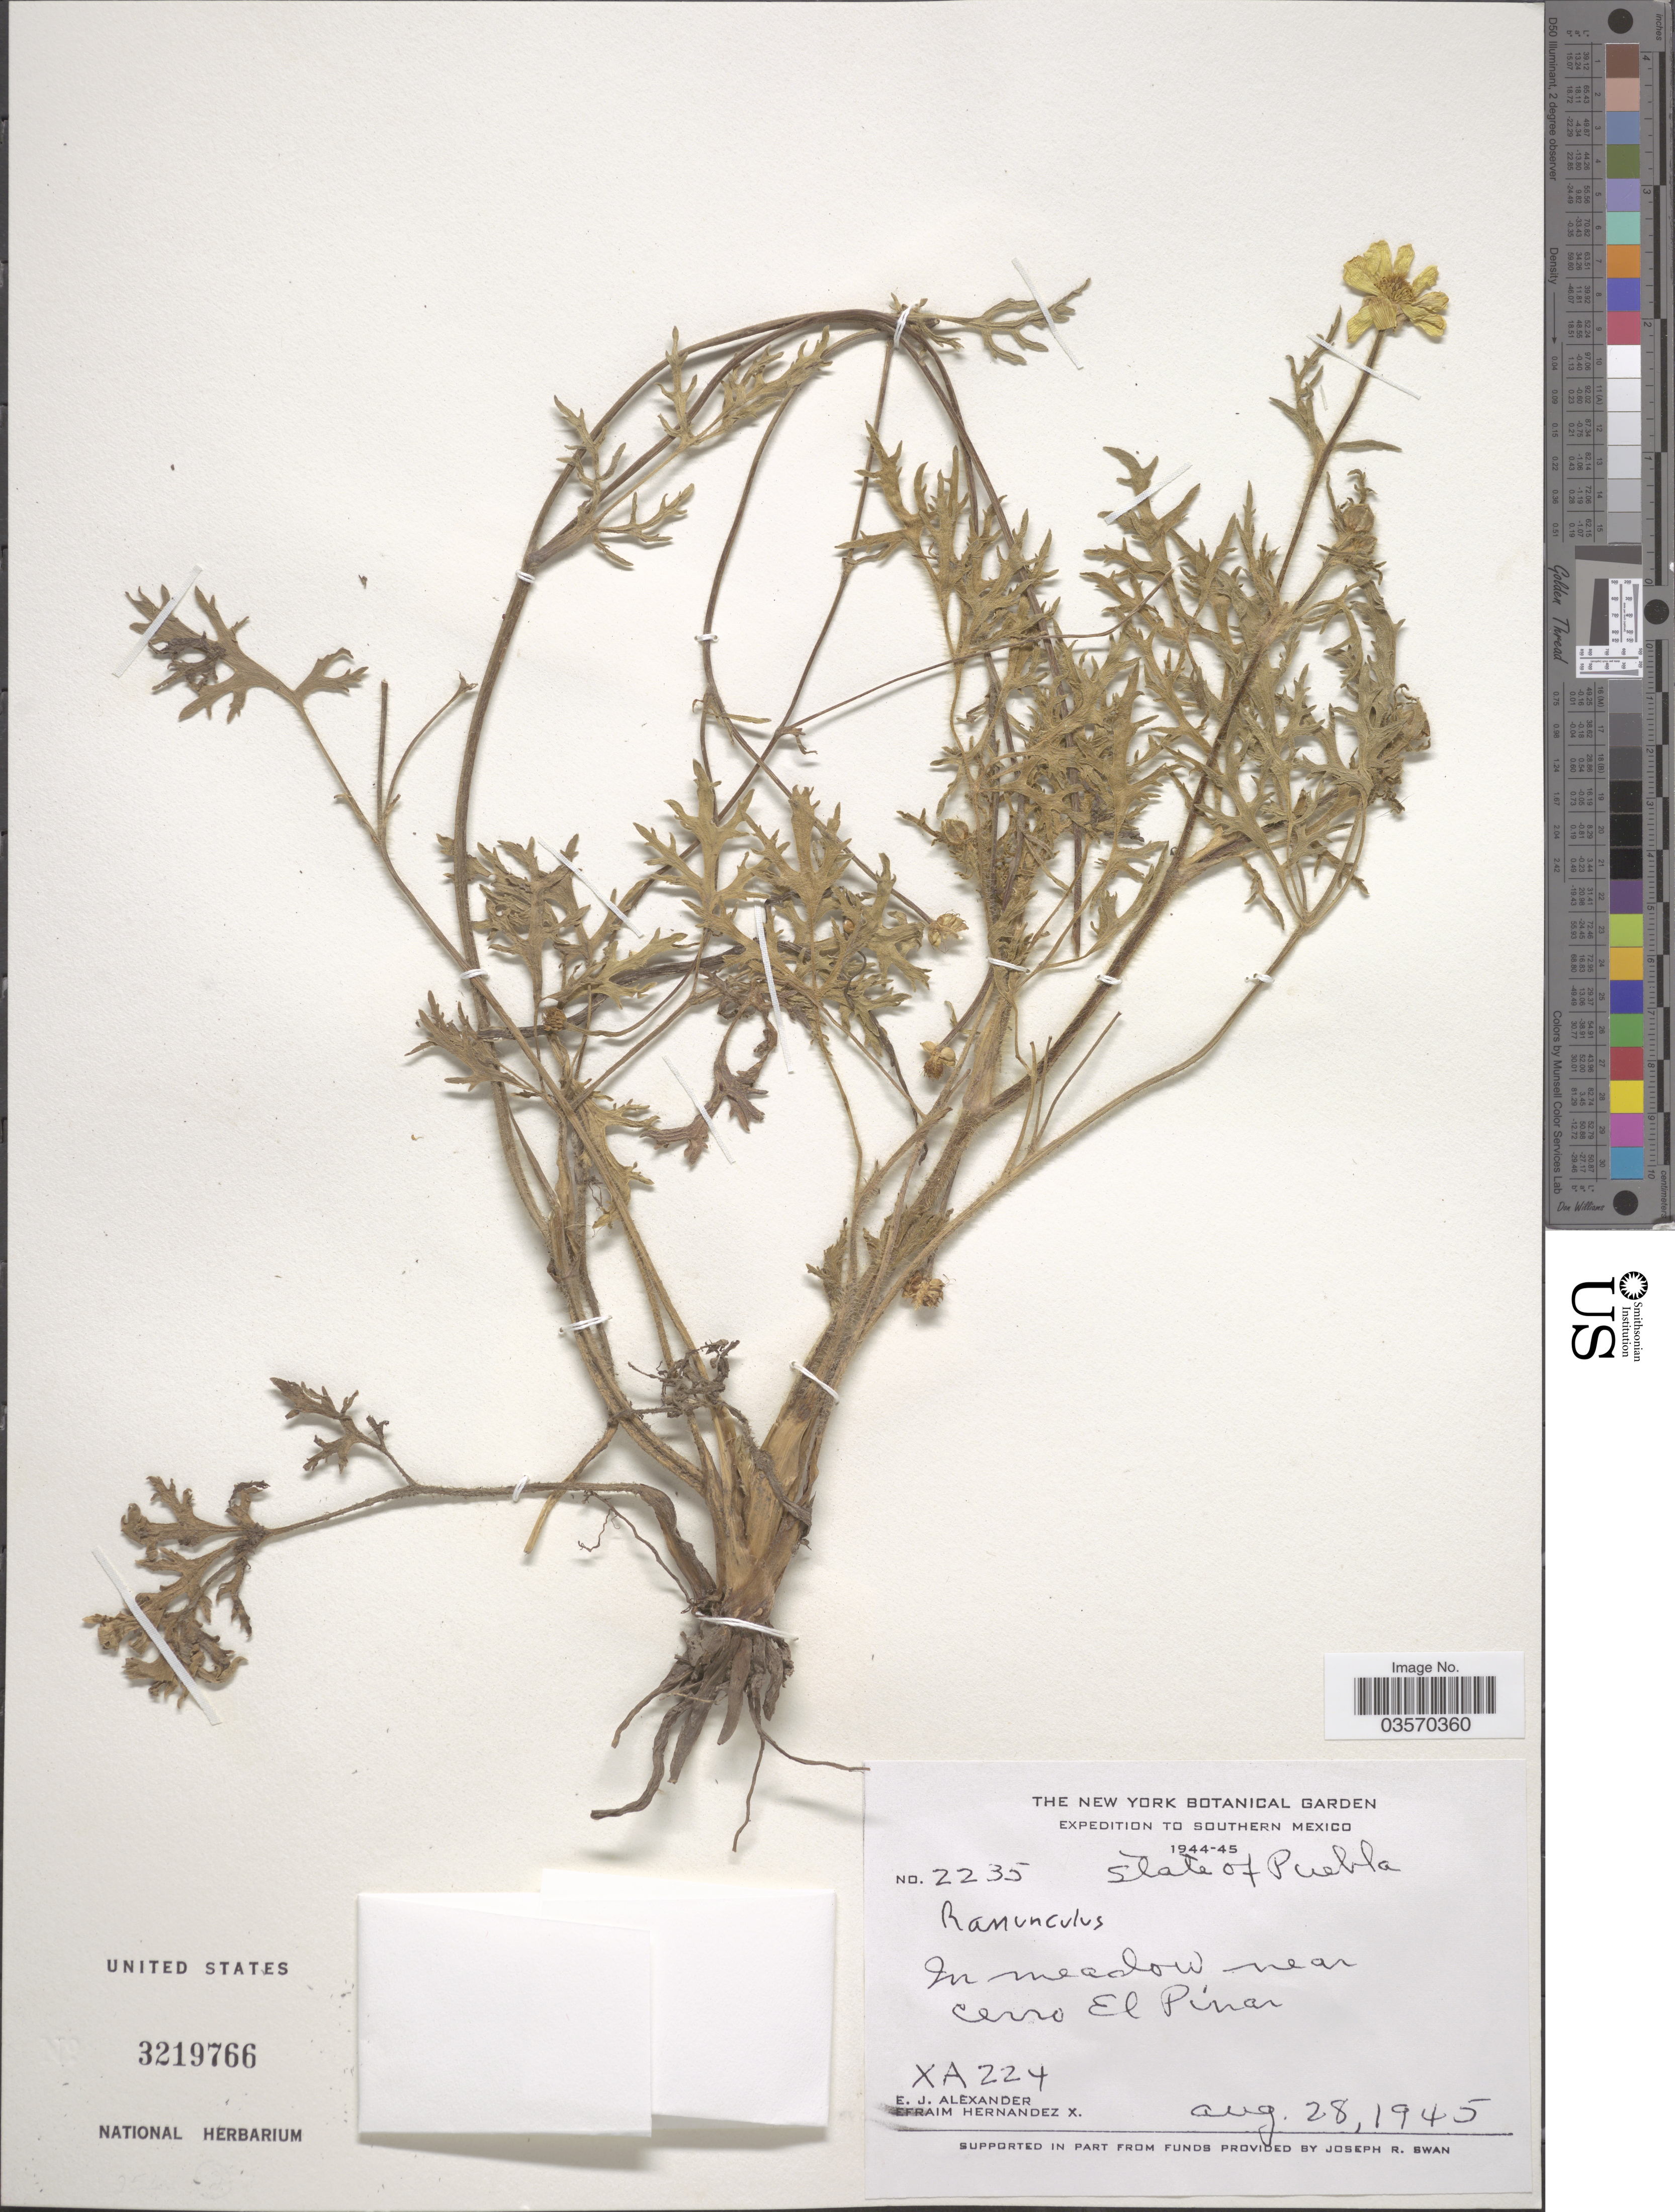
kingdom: Plantae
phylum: Tracheophyta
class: Magnoliopsida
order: Ranunculales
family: Ranunculaceae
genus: Ranunculus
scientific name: Ranunculus sp.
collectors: E. J. Alexander & E. Hernandez X.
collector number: XA224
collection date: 1945-08-28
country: Mexico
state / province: Puebla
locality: Southern Mexico. In meadow near Cerro El Pinar.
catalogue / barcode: US 3219766